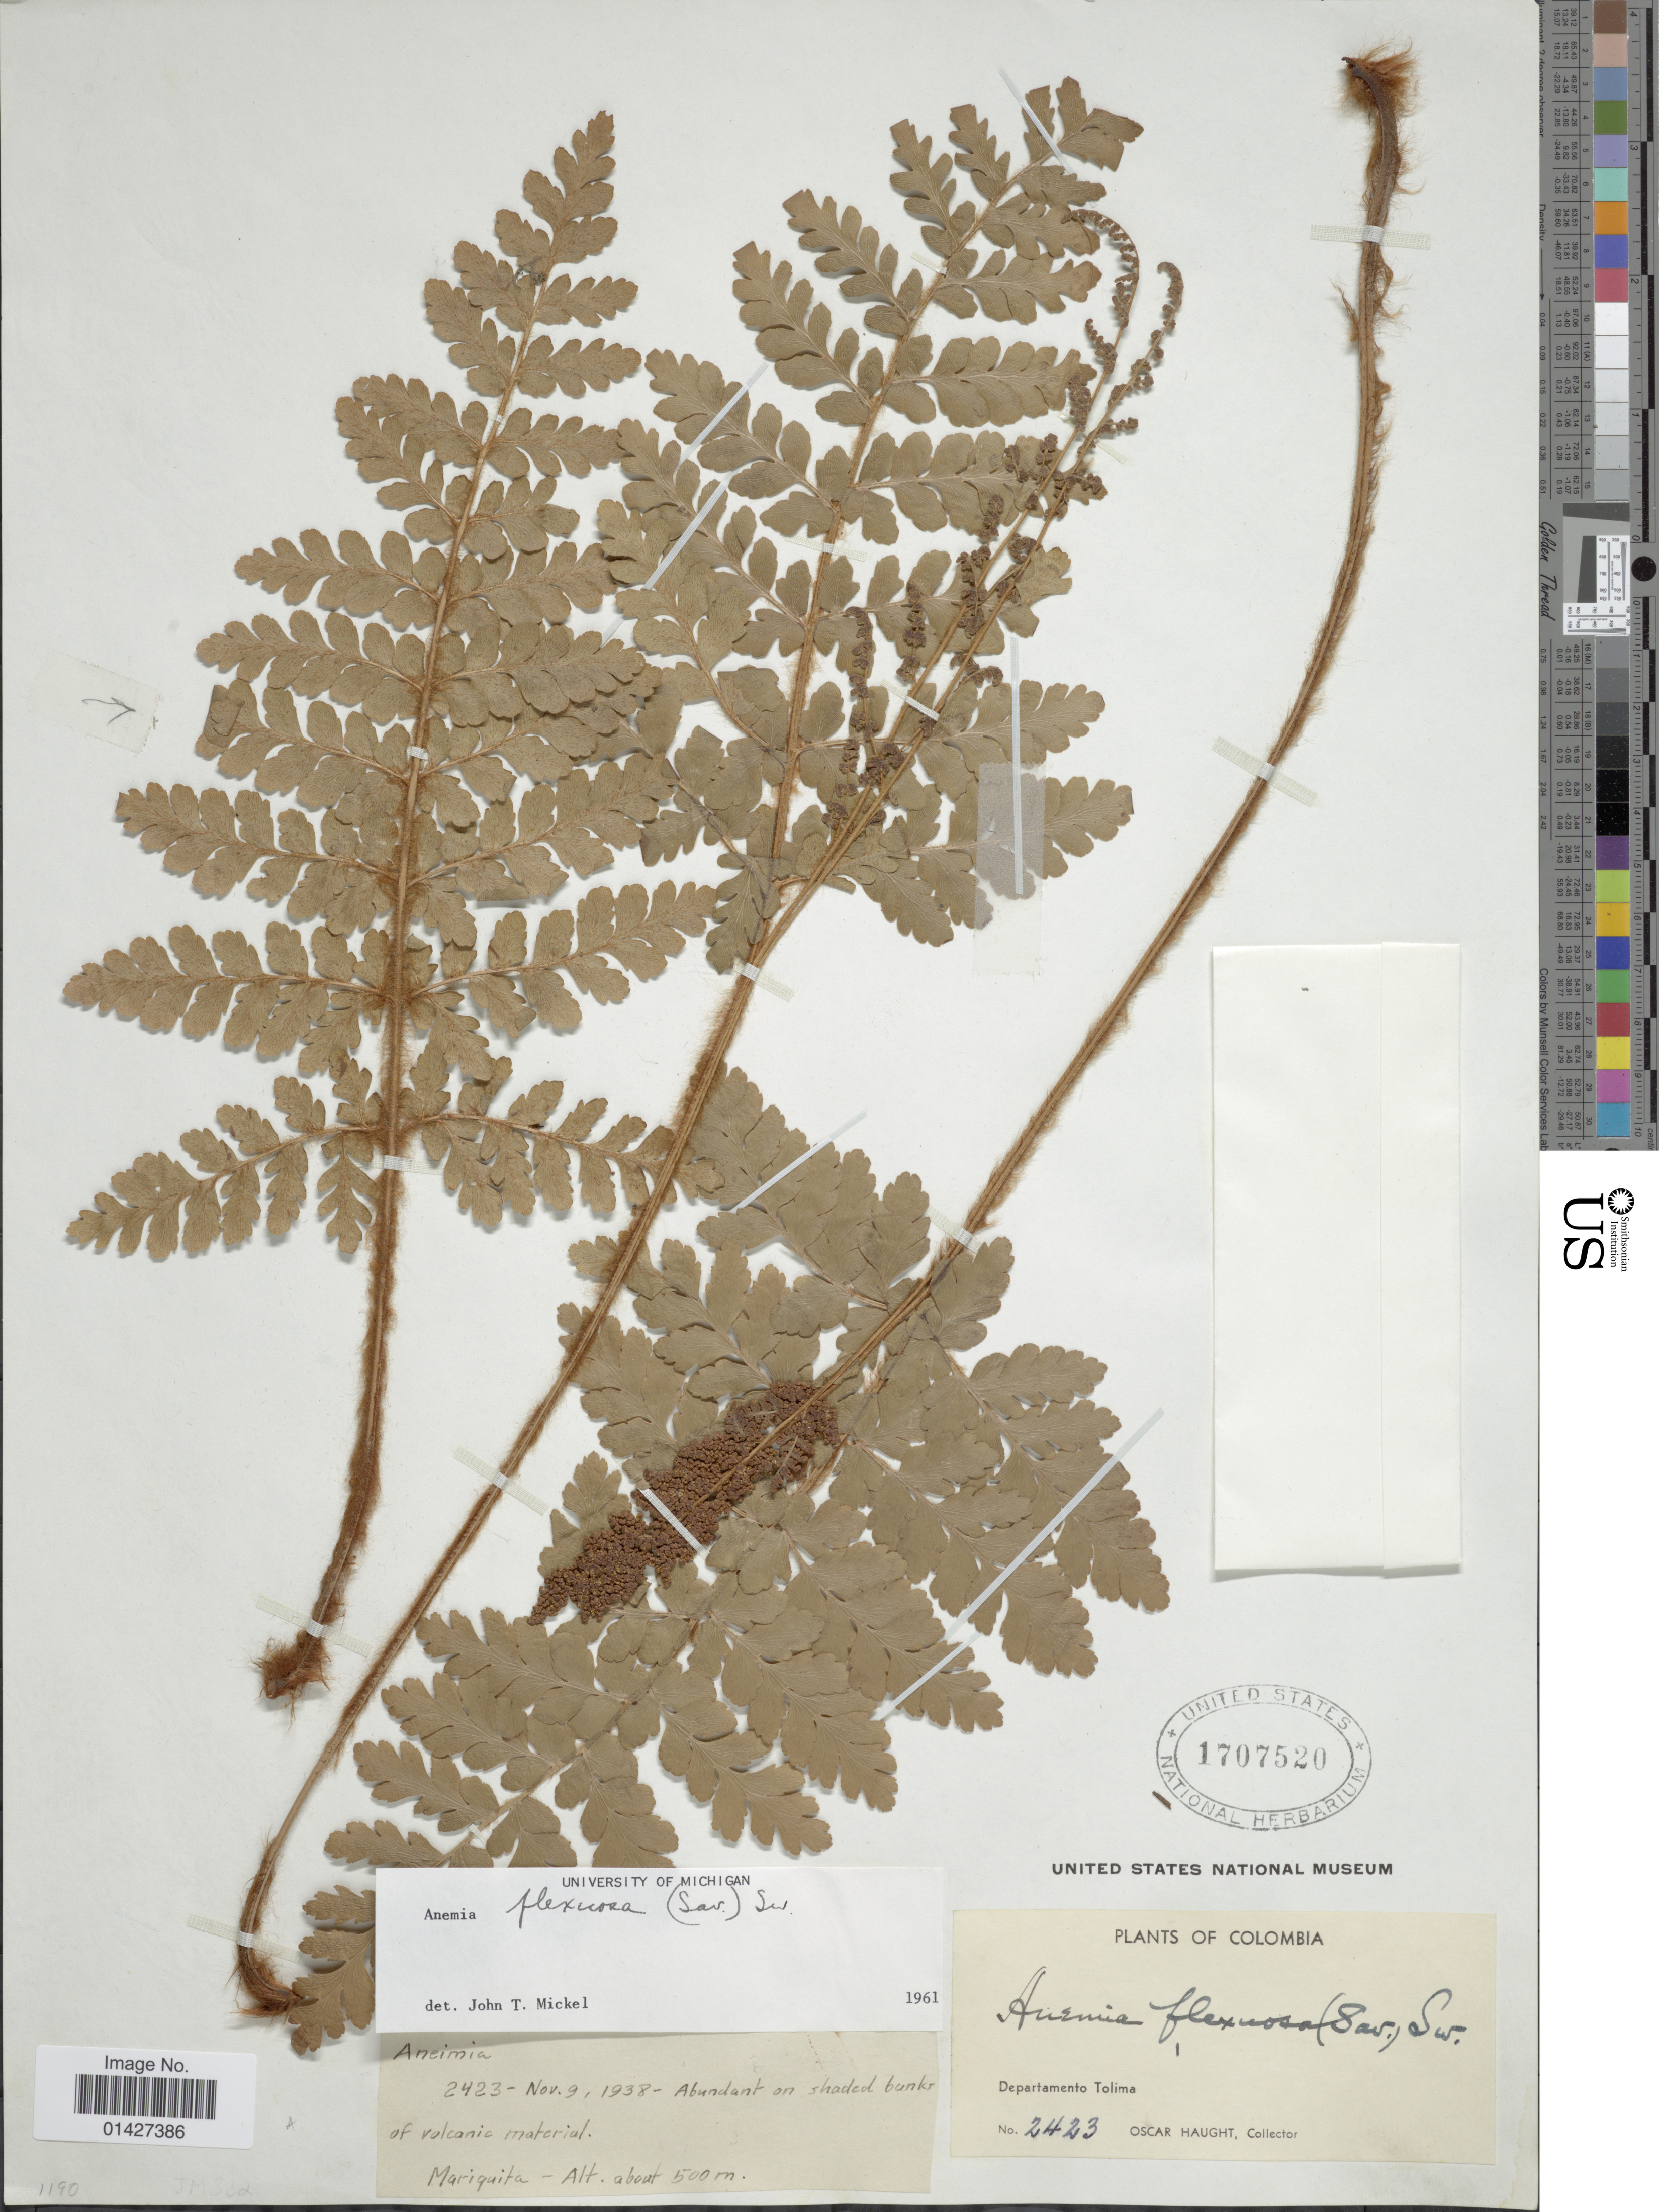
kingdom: Plantae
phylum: Tracheophyta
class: Polypodiopsida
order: Schizaeales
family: Anemiaceae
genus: Anemia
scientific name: Anemia flexuosa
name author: (Savigny) Sw.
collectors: O. L. Haught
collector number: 2423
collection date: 1938-11-09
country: Colombia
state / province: Tolima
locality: Departamento Tolima, Mariquita.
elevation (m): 500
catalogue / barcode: US 1707520